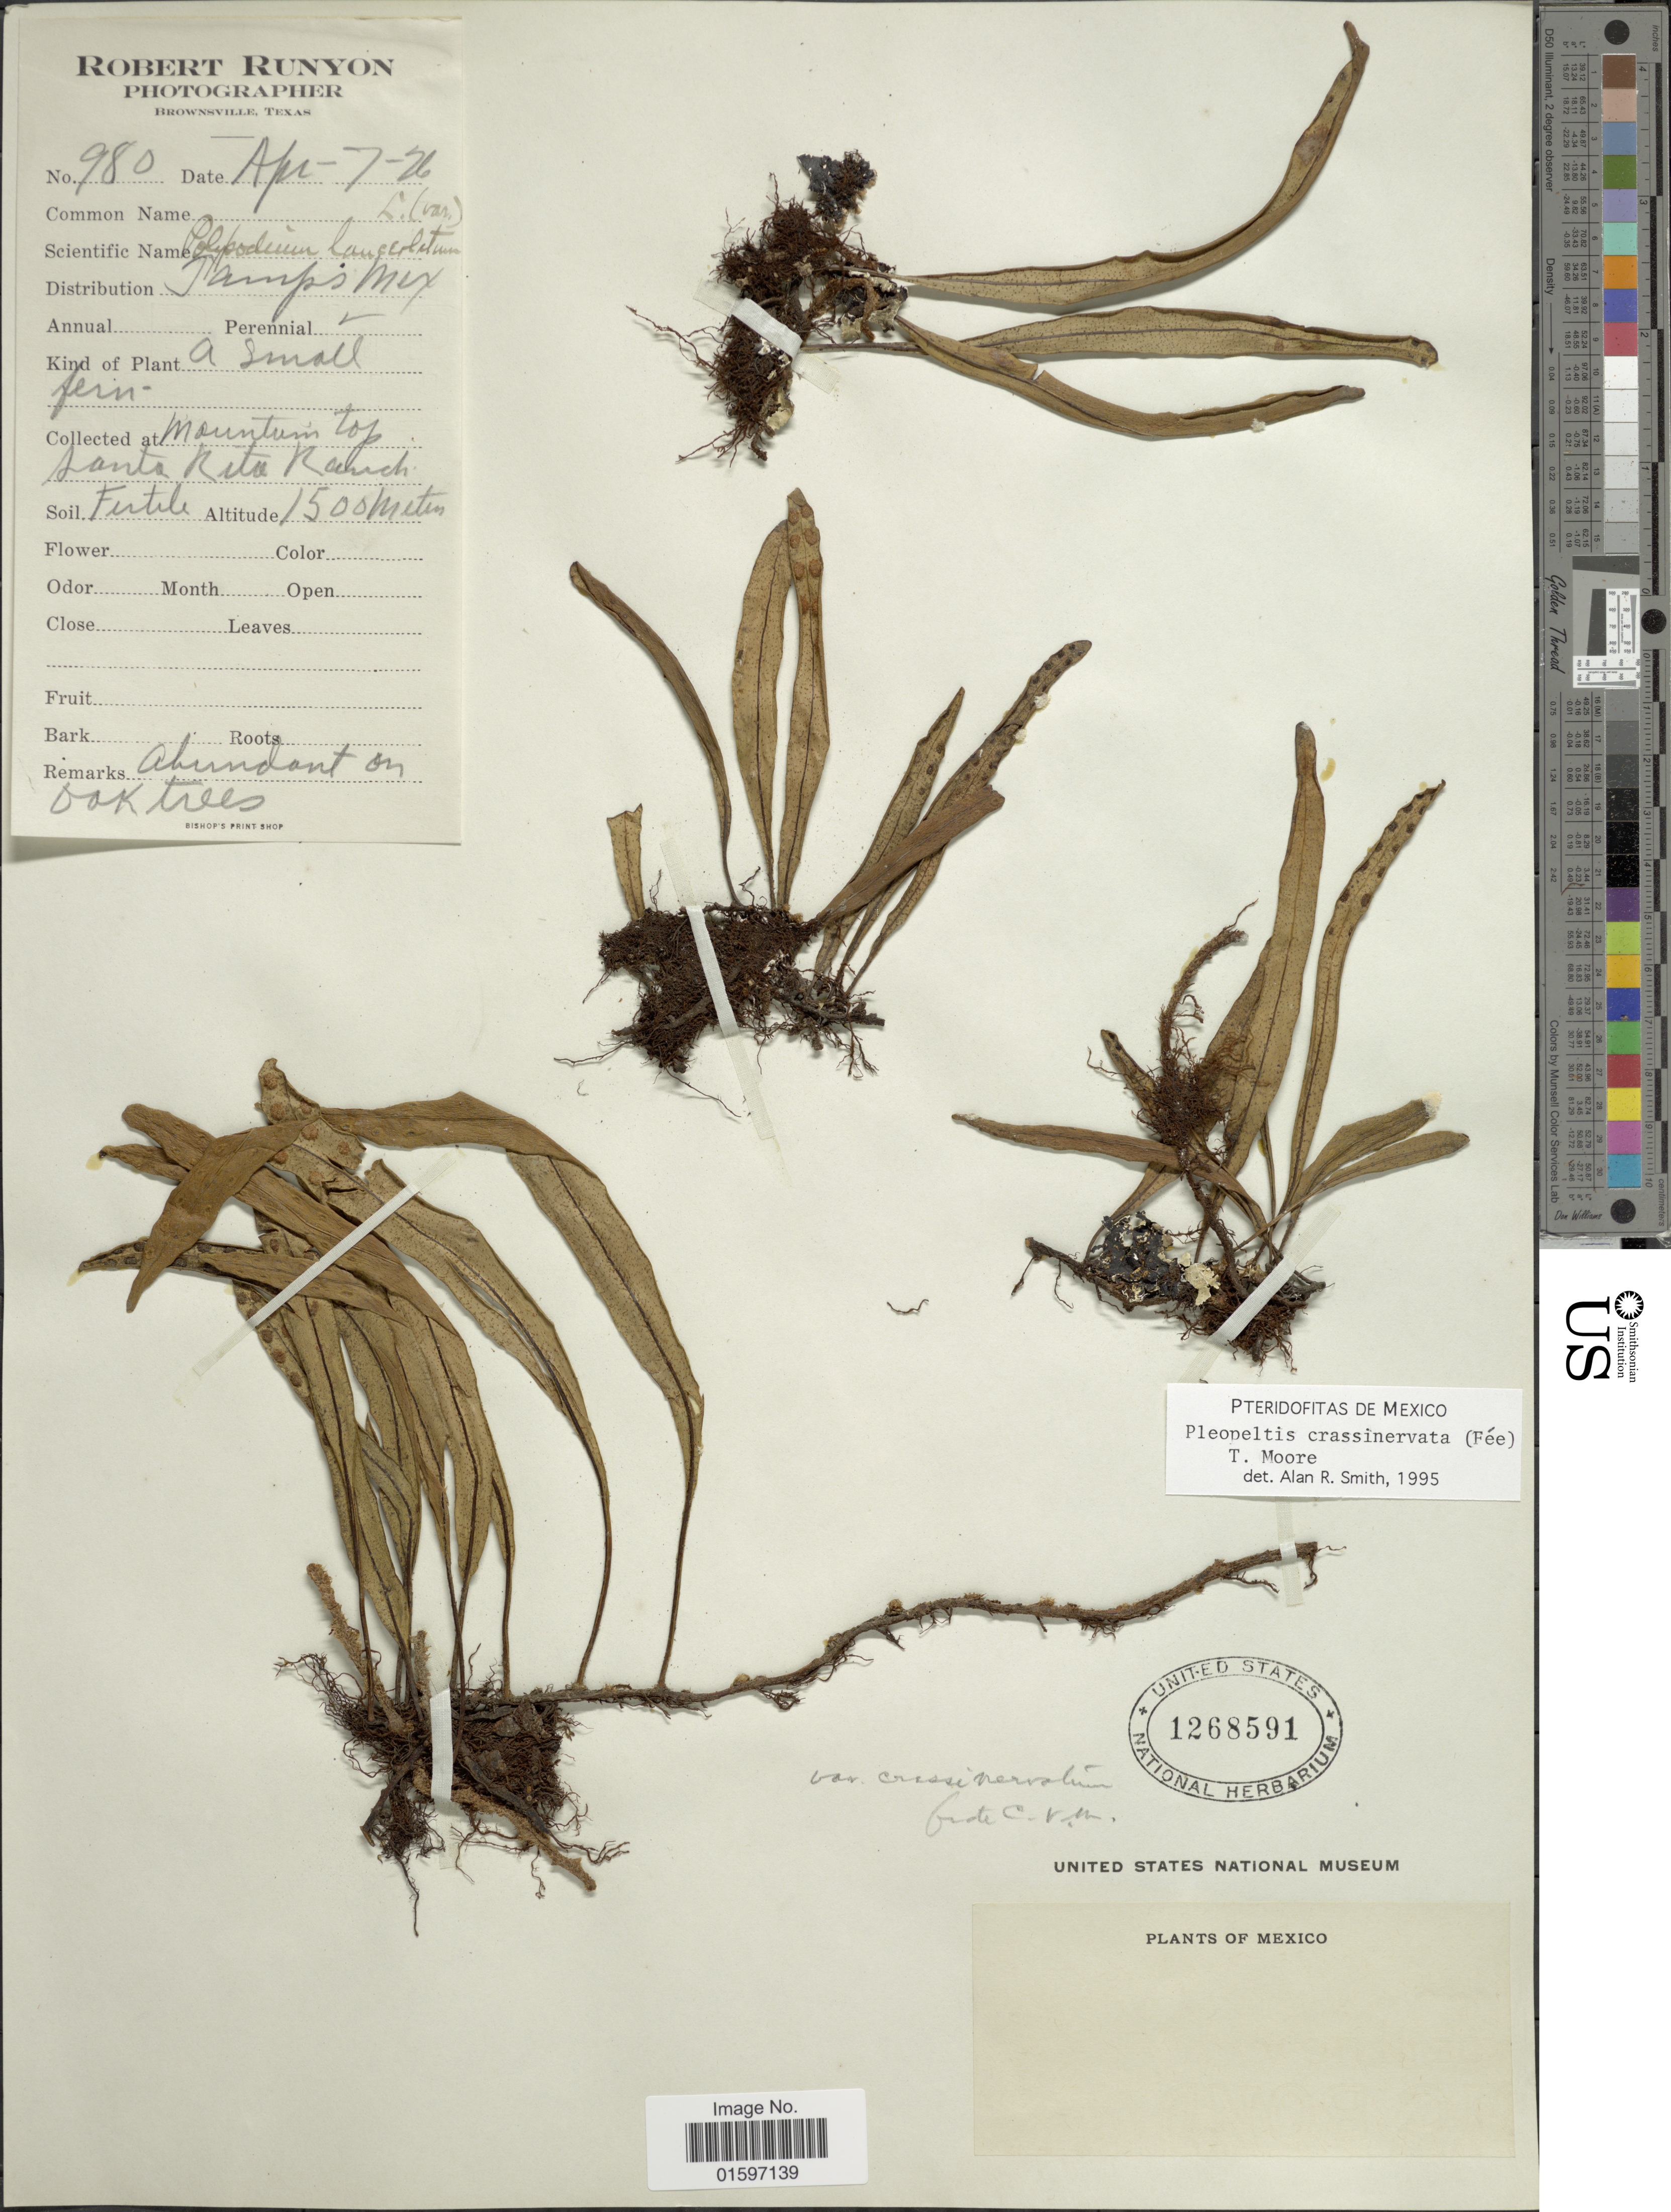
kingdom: Plantae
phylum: Tracheophyta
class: Polypodiopsida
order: Polypodiales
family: Polypodiaceae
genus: Pleopeltis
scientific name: Pleopeltis crassinervata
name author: (Fée) T. Moore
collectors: R. Runyon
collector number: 980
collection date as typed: Transcribed d/m/y: 7/4/26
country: Mexico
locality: A small fern, mountain top Santa Rita Ranch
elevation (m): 1500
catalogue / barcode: US 1268591